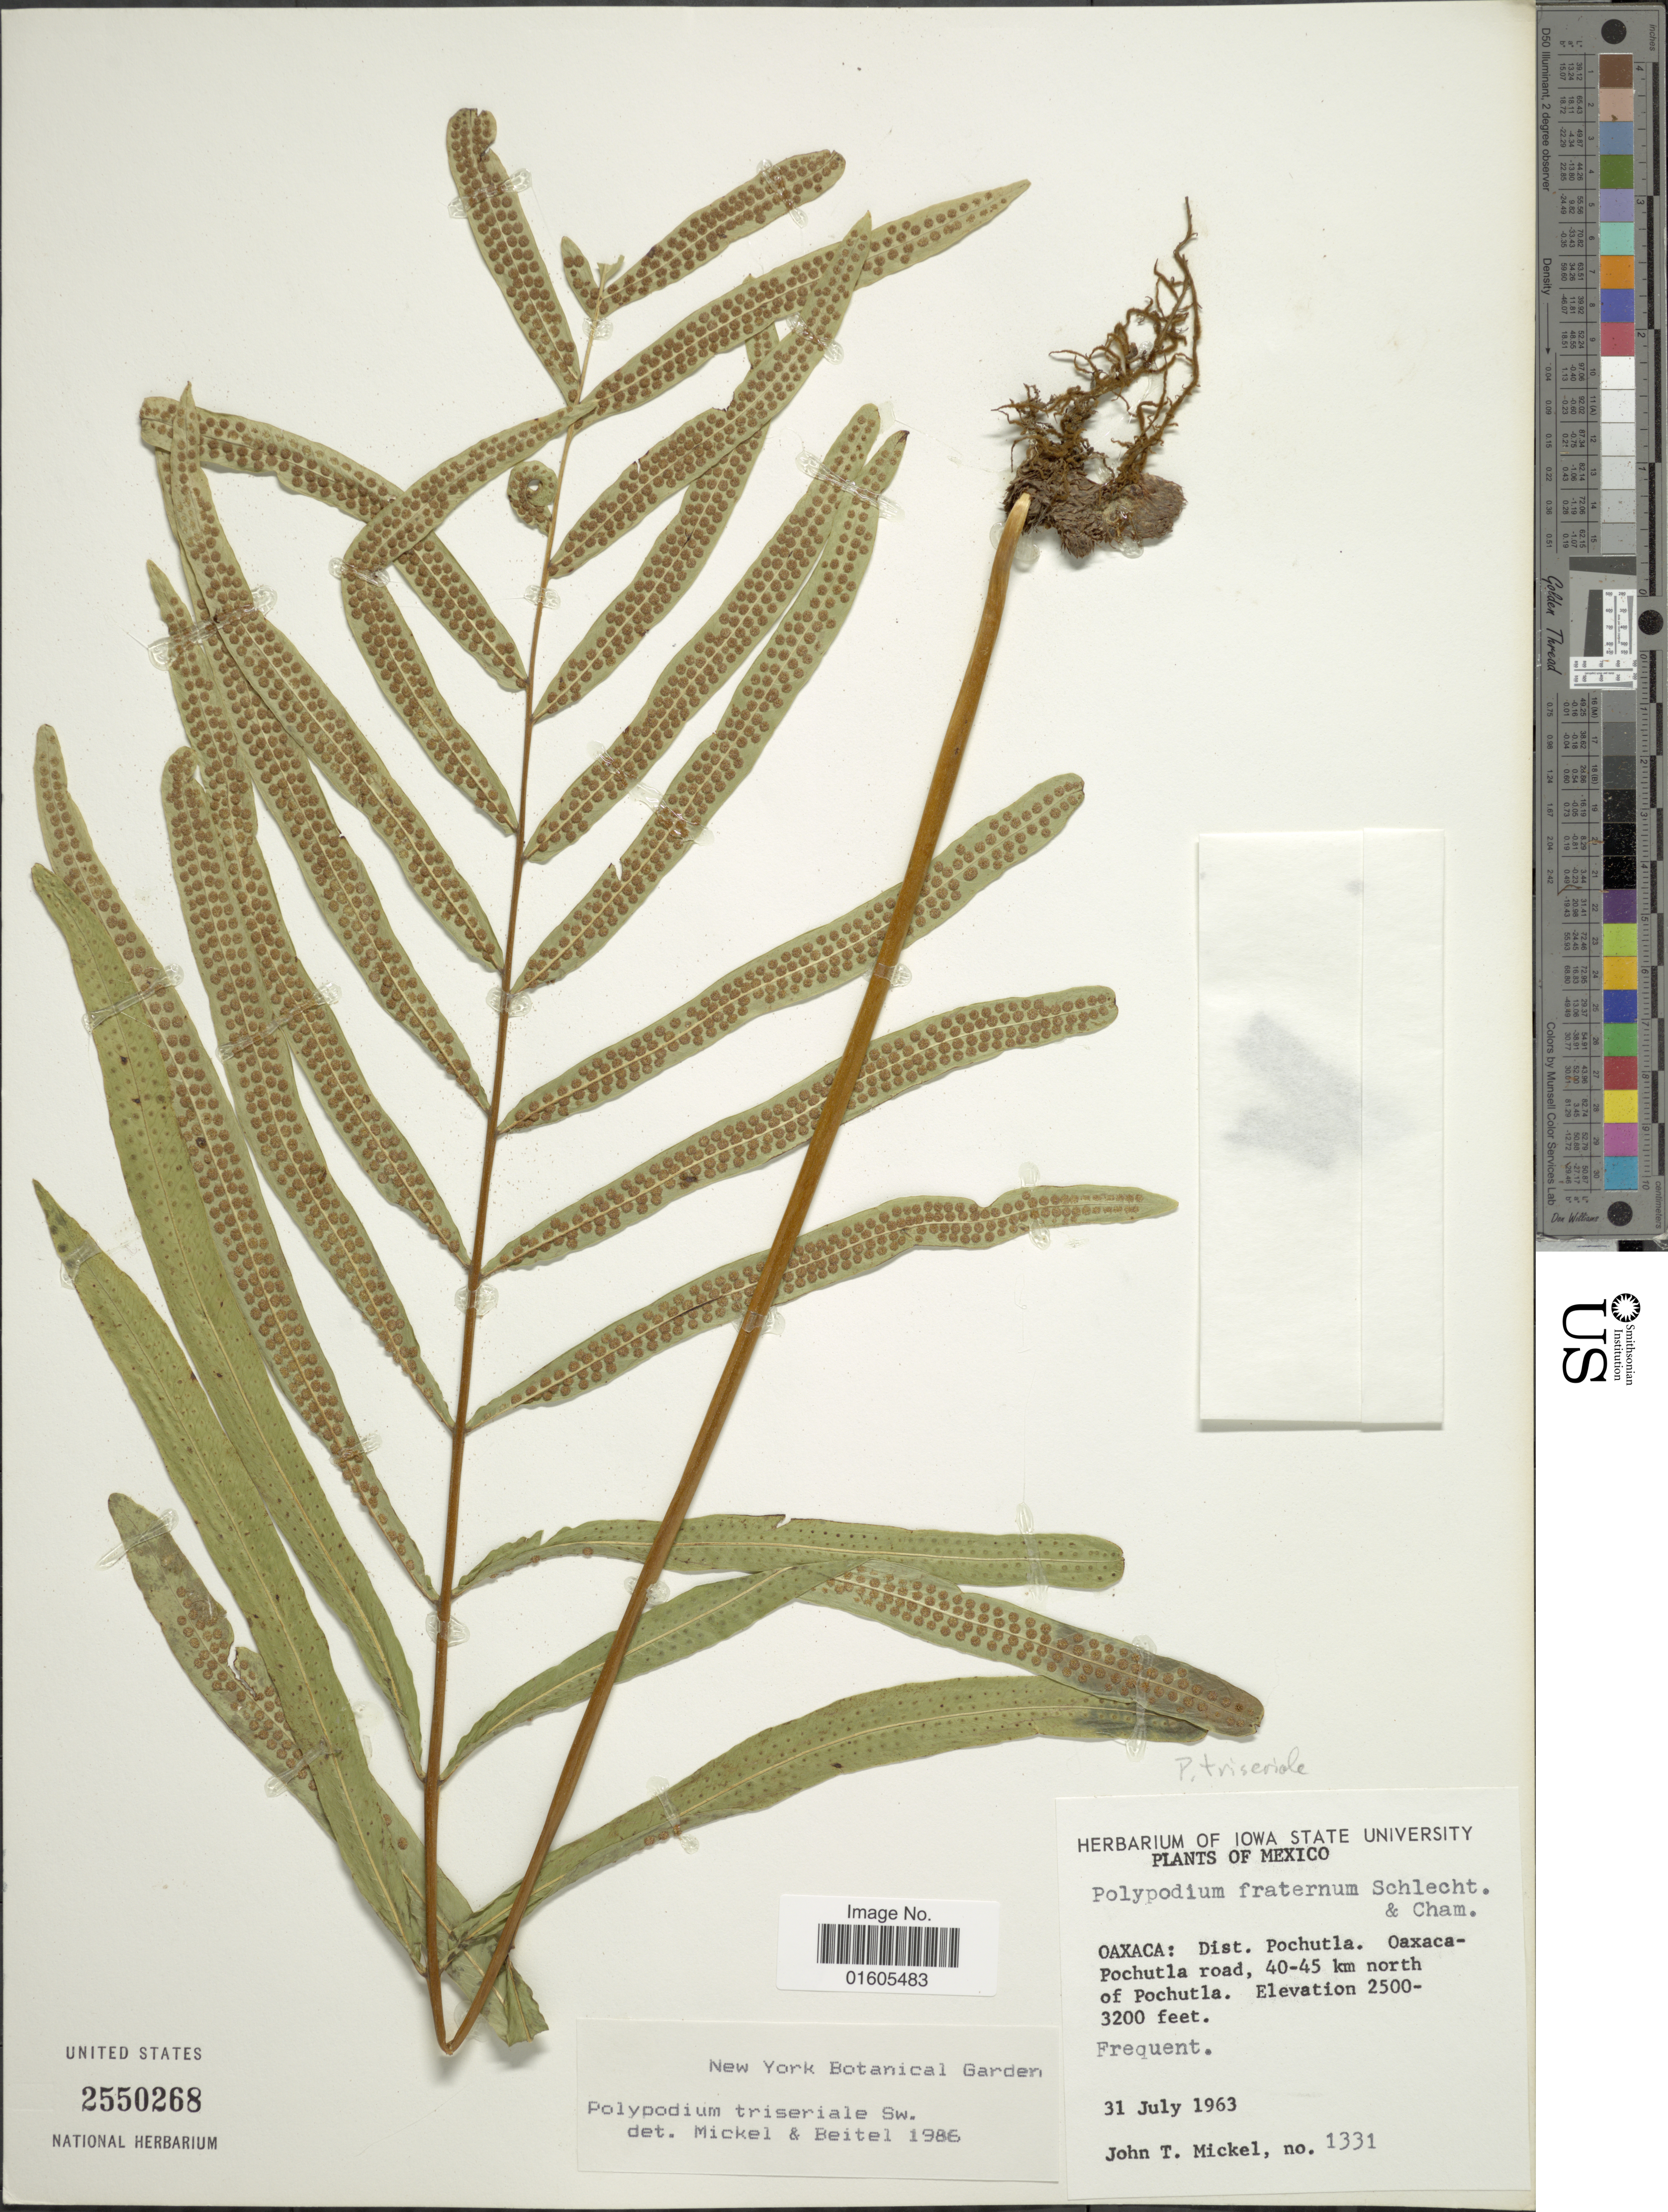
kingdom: Plantae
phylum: Tracheophyta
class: Polypodiopsida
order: Polypodiales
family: Polypodiaceae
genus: Serpocaulon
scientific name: Serpocaulon triseriale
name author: (Sw.) A.R. Sm.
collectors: J. T. Mickel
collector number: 1331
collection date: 1963-07-31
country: Mexico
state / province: Oaxaca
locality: Dist. Pochutla. Oaxaca-Pochutla road, 40-45 km north of Pochutla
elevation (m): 762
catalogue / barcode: US 2550268